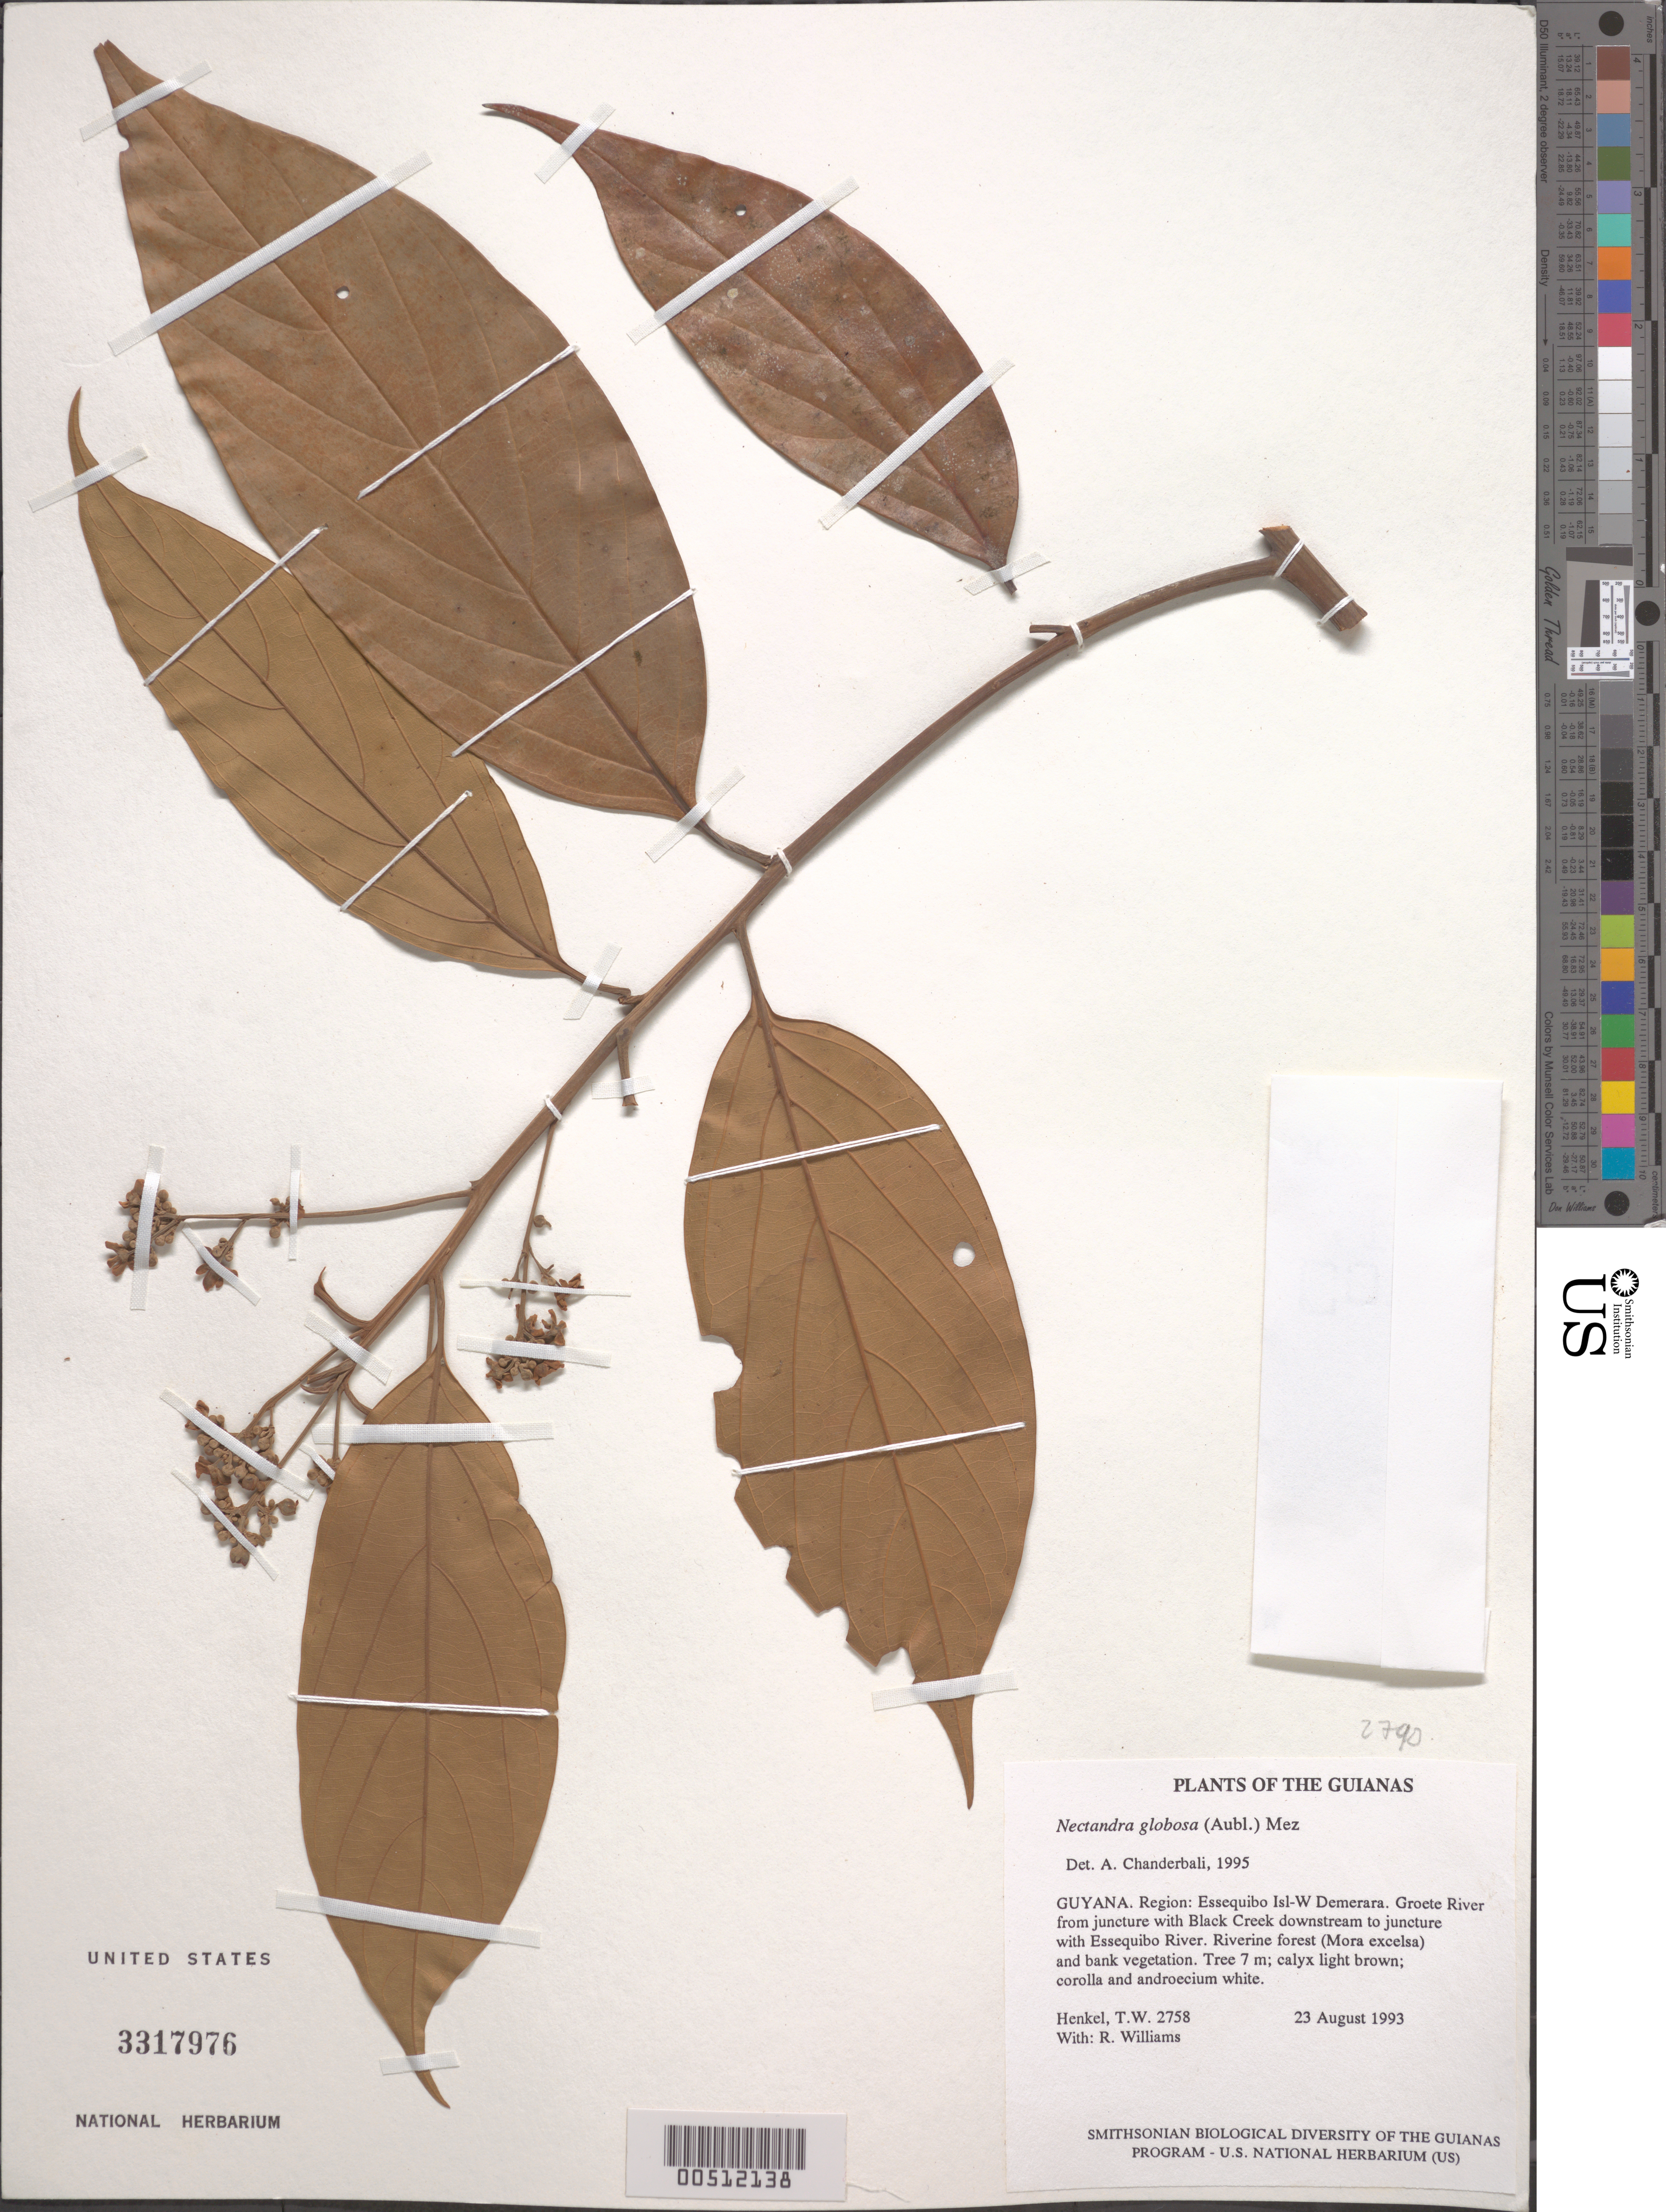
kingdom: Plantae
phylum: Tracheophyta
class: Magnoliopsida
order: Laurales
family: Lauraceae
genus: Nectandra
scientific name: Nectandra globosa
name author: (Aubl.) Mez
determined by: Chanderbali, Andre Shashi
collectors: T. Henkel & R. Williams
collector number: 2758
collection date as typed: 23 August 1993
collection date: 1993-08-23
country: Guyana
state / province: Essequibo Isl-W. Demerara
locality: Groete R from juncture with Black Cr. downstream to juncture with Essequibo R.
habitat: Riverine forest (Mora excelsa) and bank vegetation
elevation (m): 8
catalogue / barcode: US 3317976